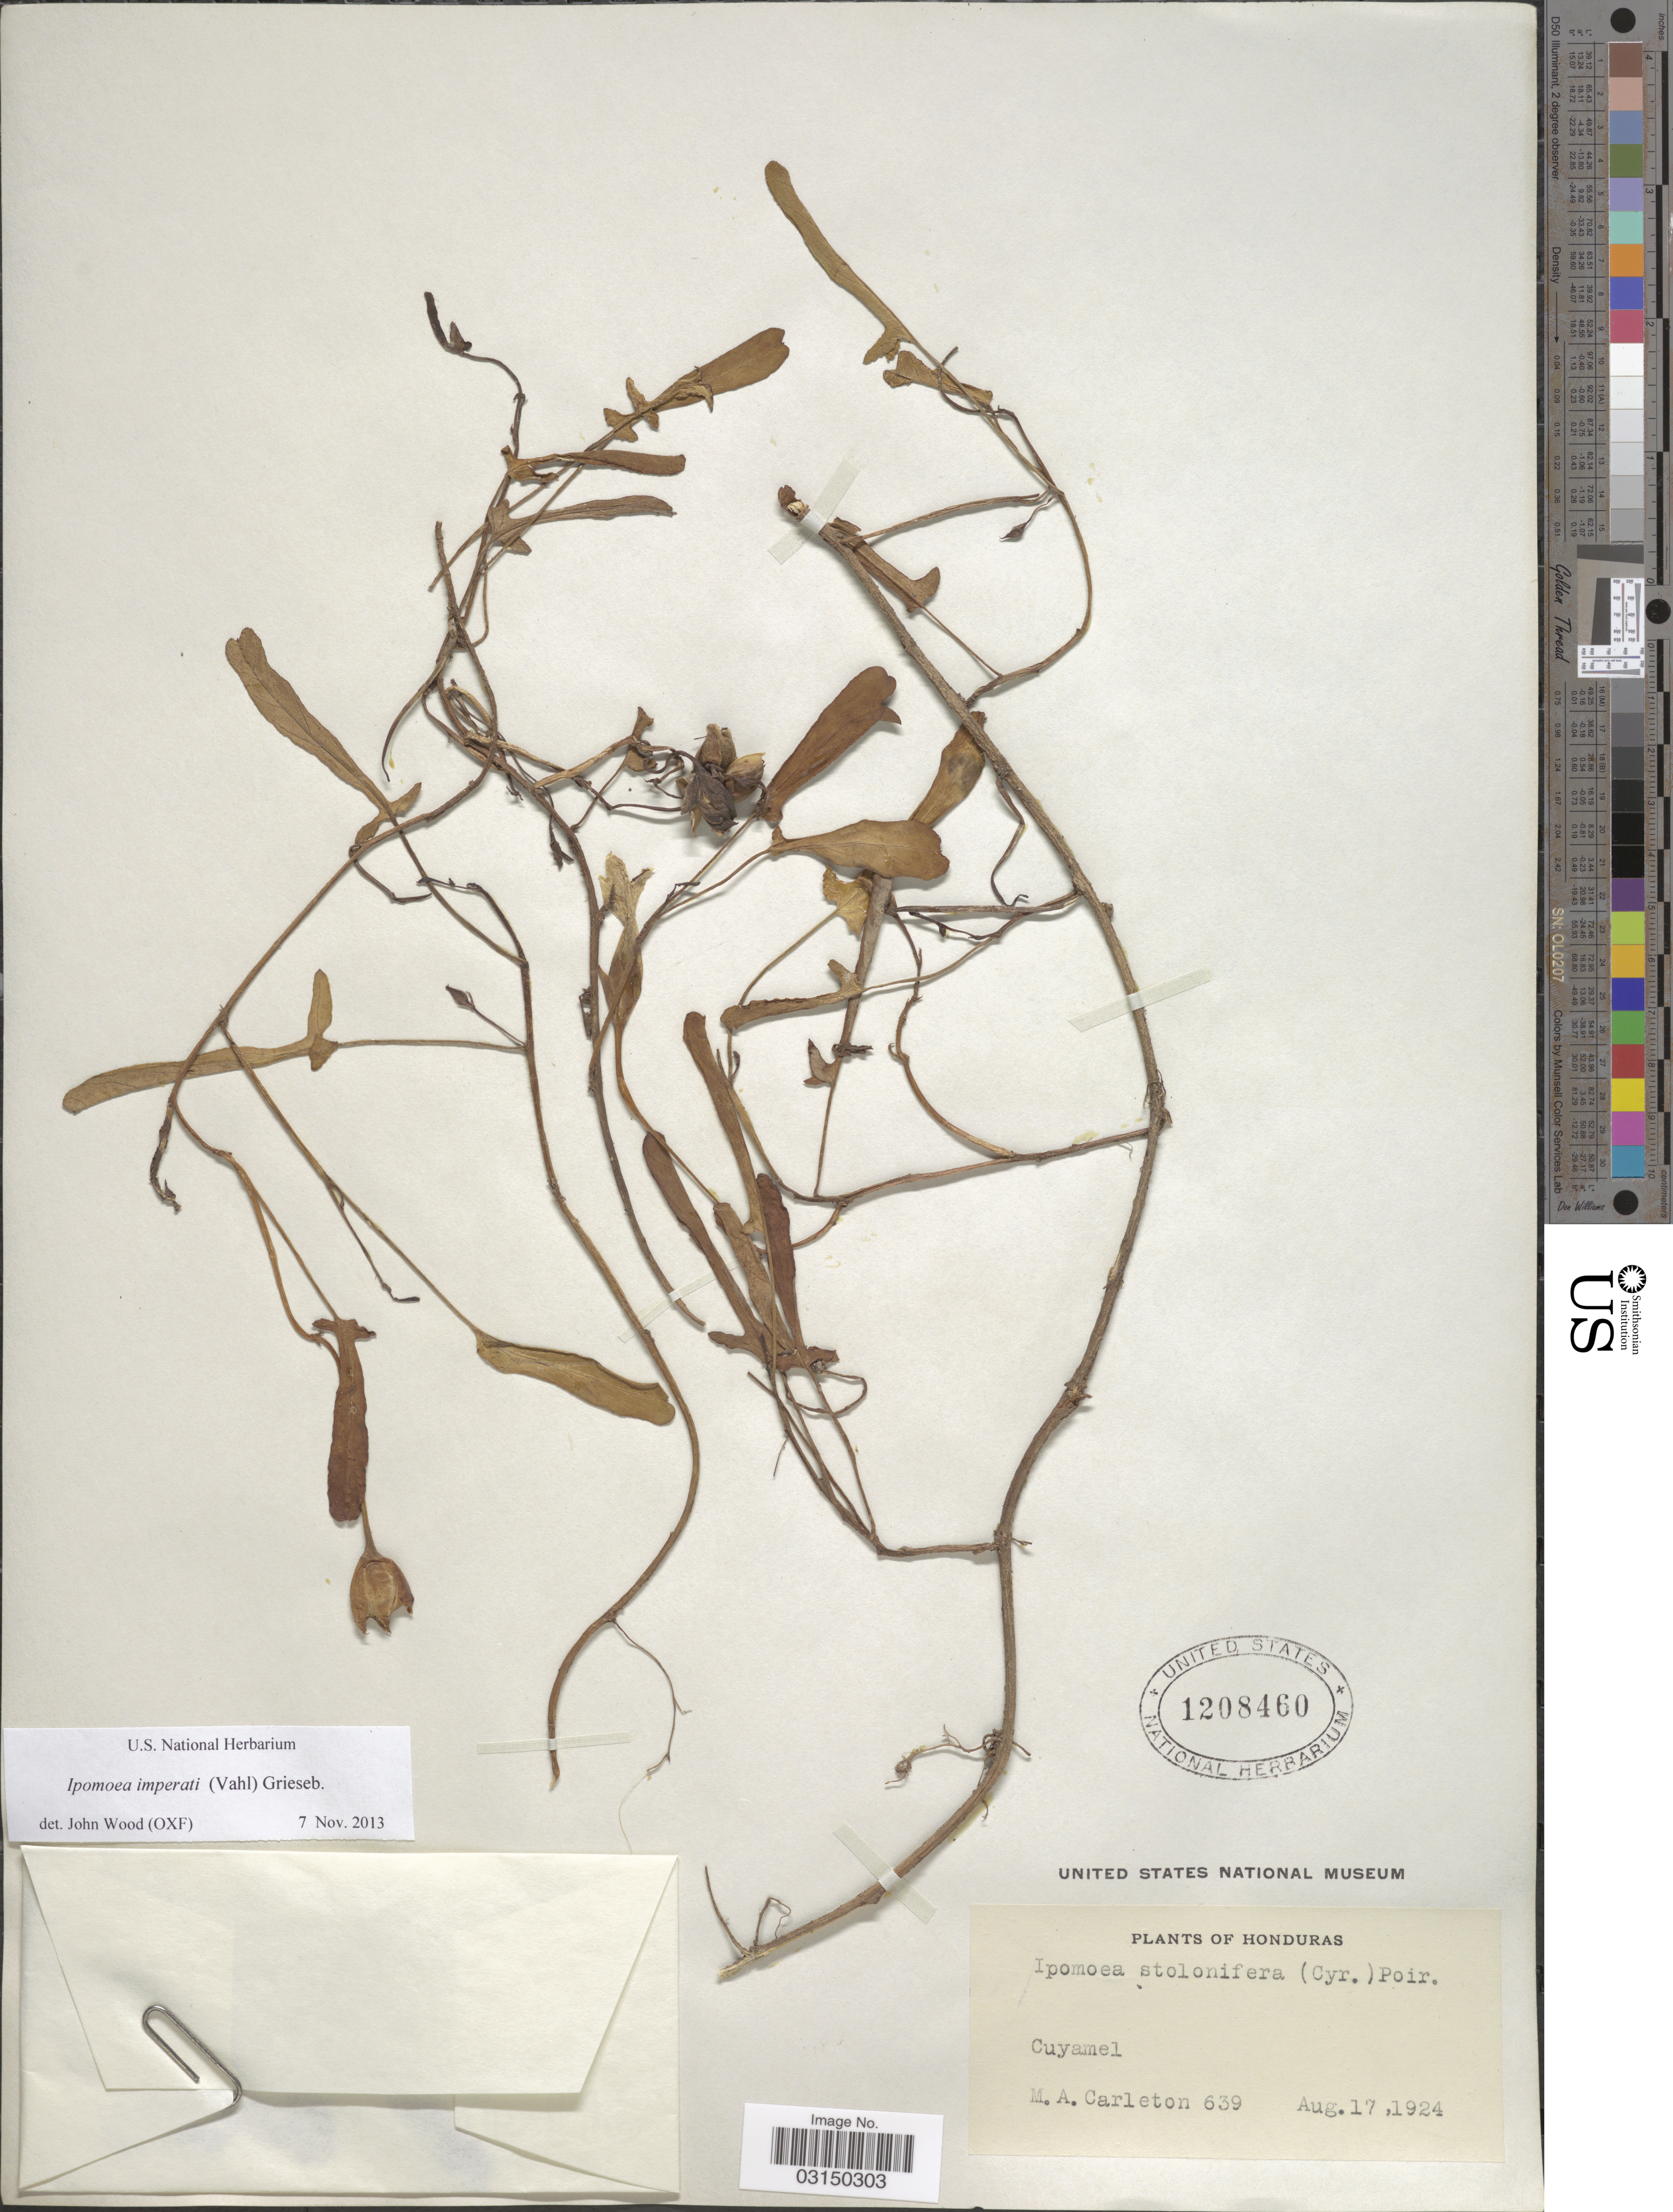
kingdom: Plantae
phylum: Tracheophyta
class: Magnoliopsida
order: Solanales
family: Convolvulaceae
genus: Ipomoea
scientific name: Ipomoea imperati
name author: (Vahl) Griseb.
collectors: M. A. Carleton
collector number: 639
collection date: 1924-08-17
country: Honduras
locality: Cuyamel.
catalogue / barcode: US 1208460